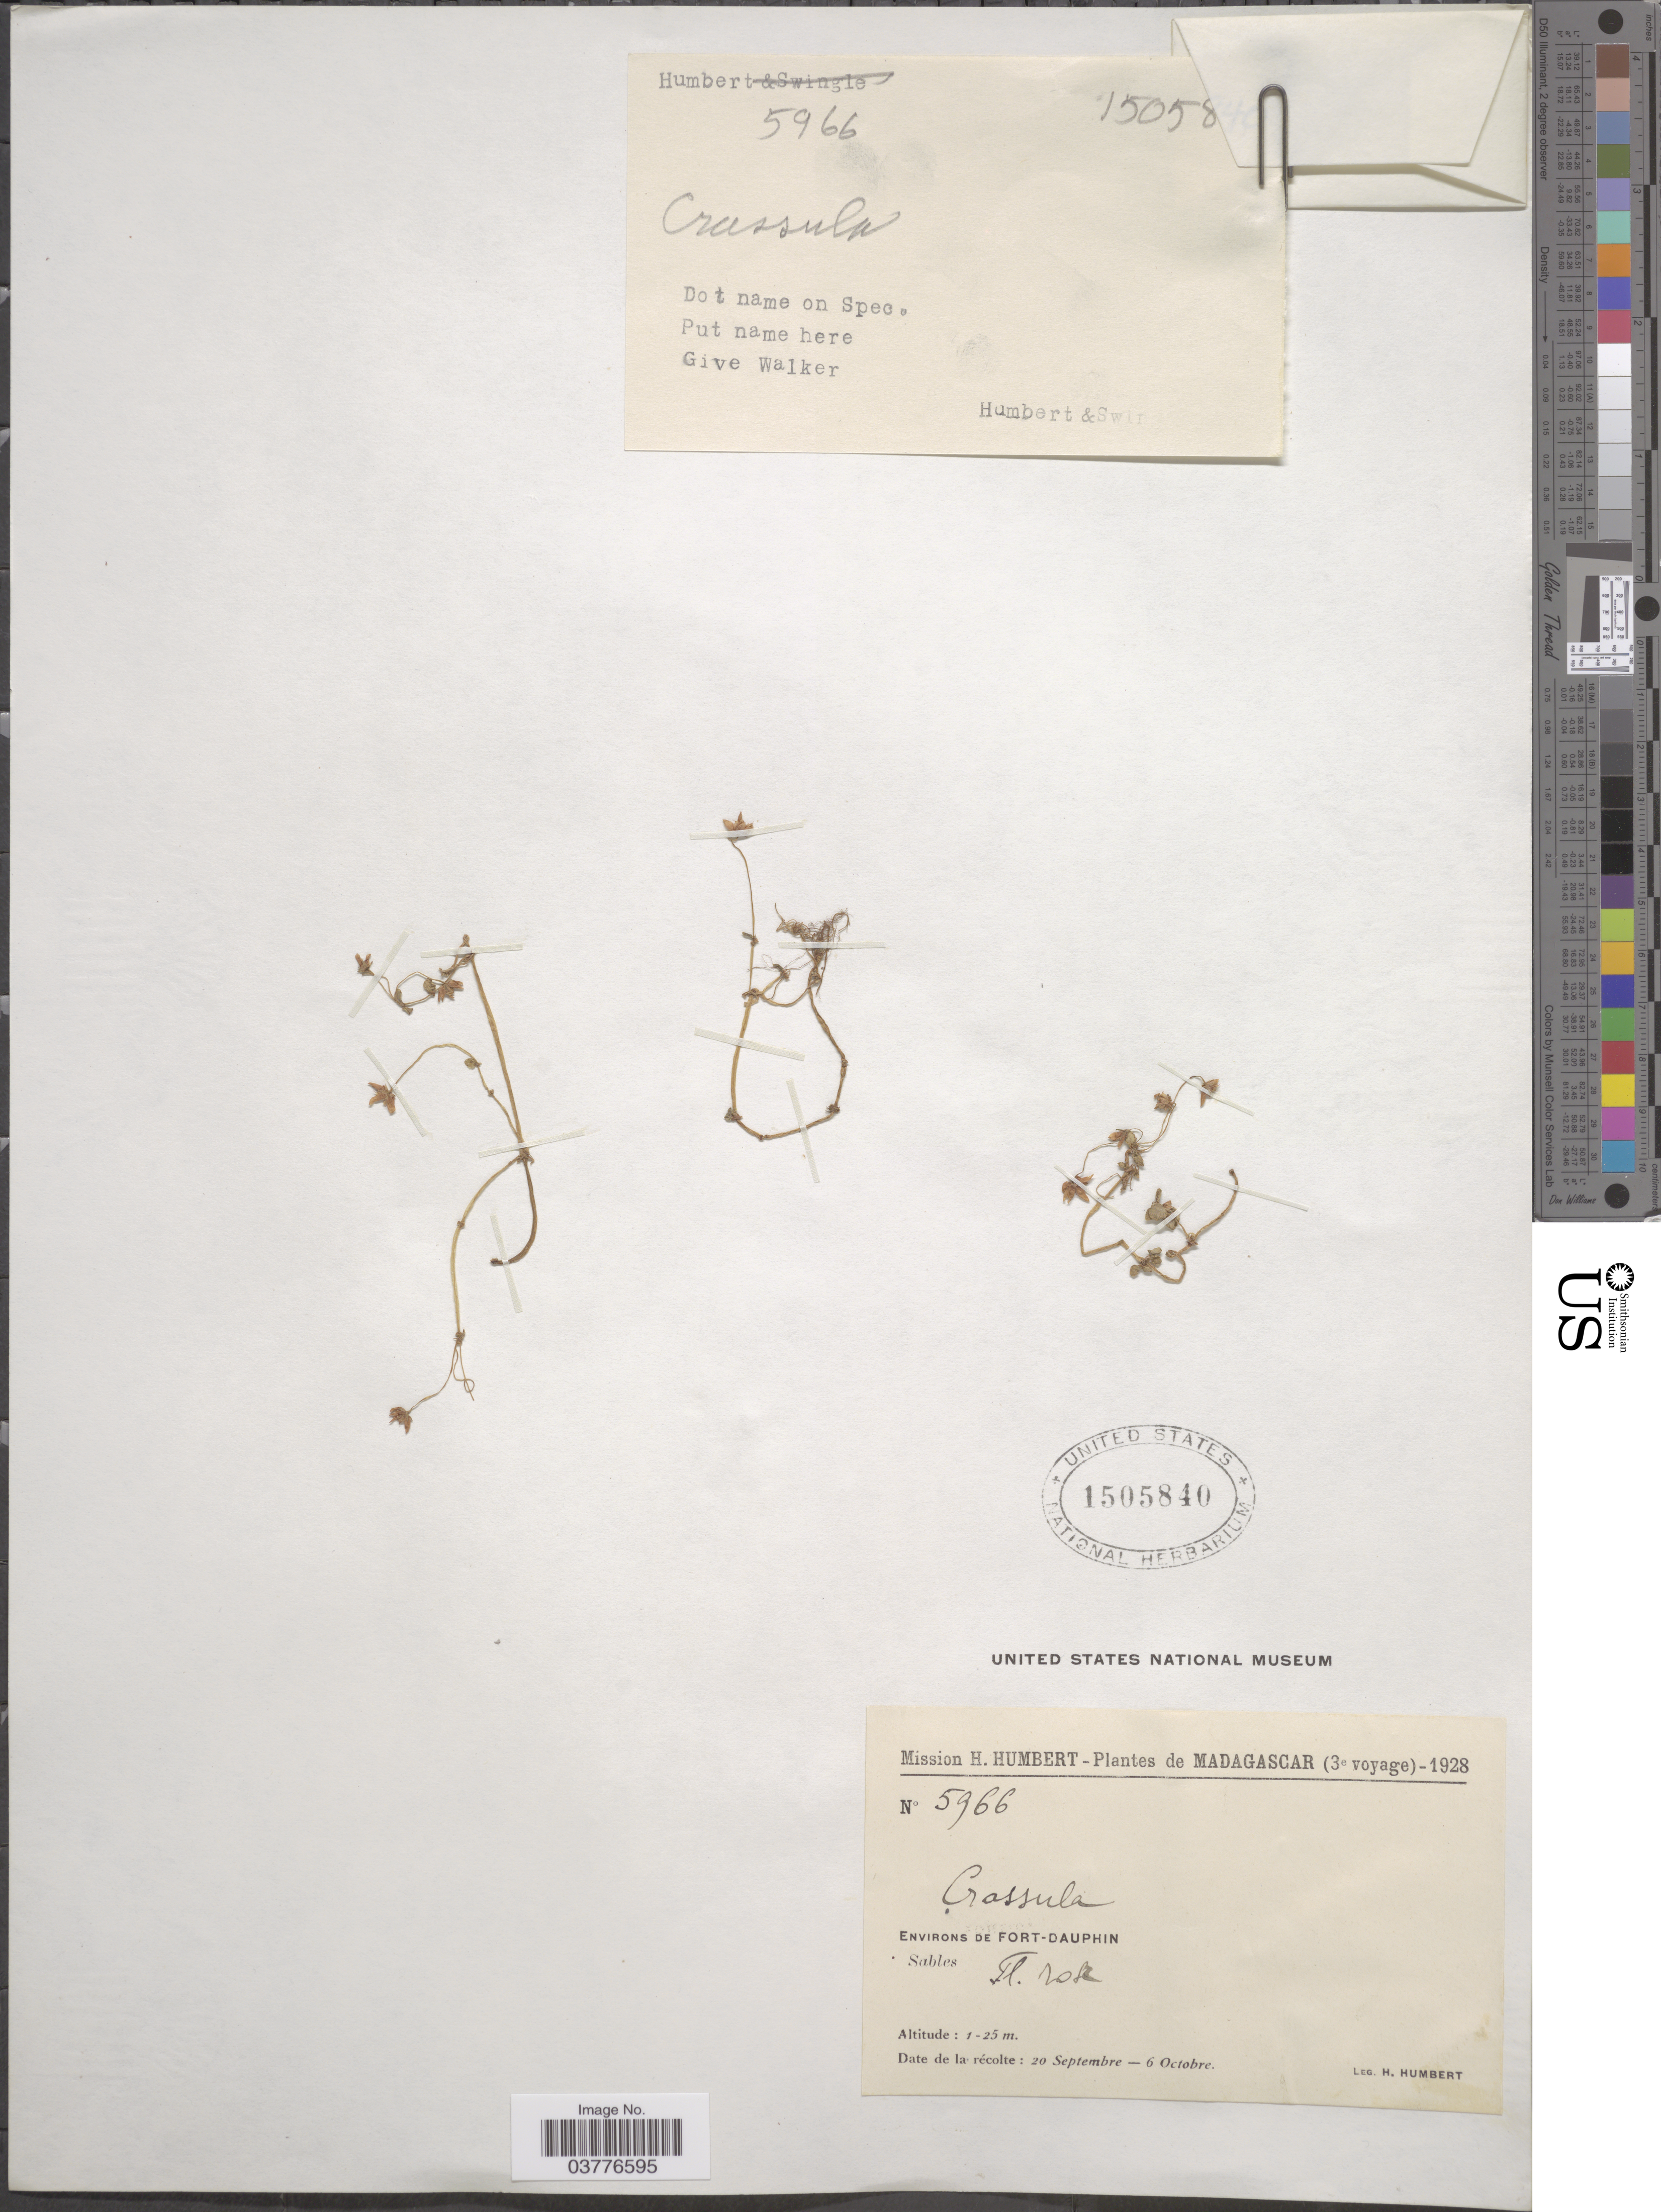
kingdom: Plantae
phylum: Tracheophyta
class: Magnoliopsida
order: Saxifragales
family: Crassulaceae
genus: Crassula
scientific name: Crassula sp.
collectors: H. Humbert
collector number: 5966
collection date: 1928-09-20/1928-10-06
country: Madagascar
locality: Environs de Fort-Dauphin. Sables.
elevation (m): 1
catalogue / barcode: US 1505840